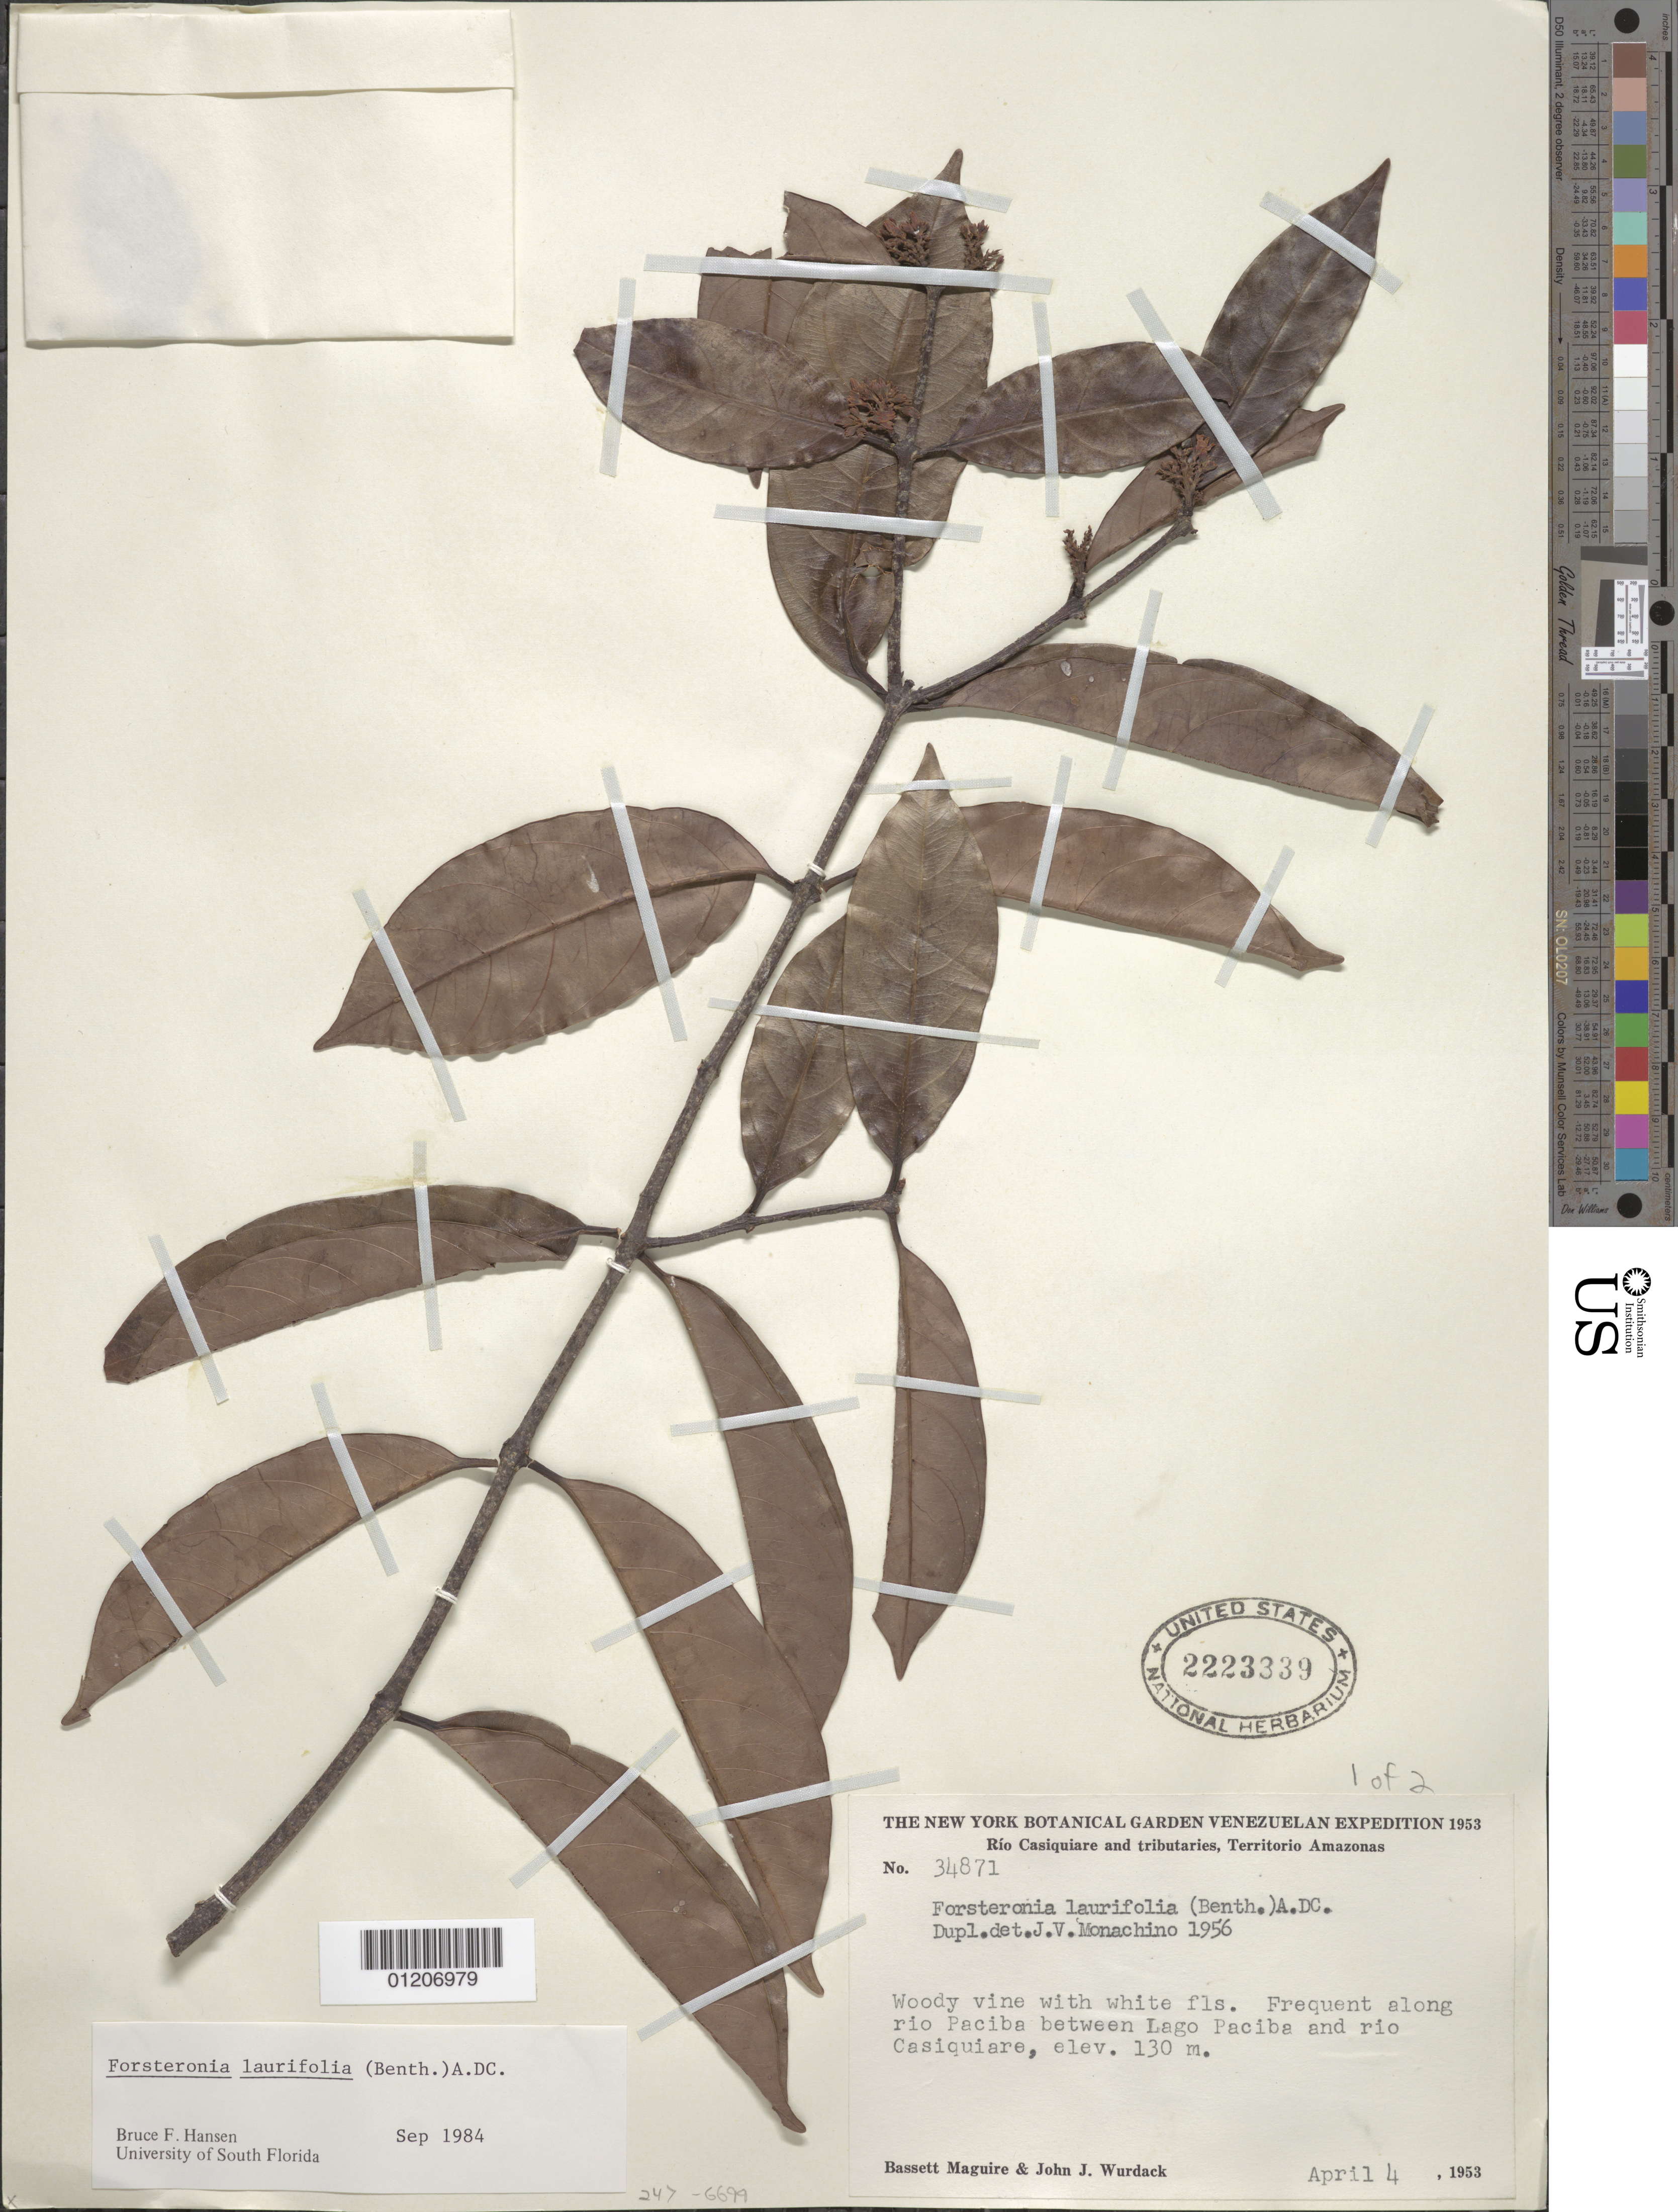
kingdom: Plantae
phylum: Tracheophyta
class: Magnoliopsida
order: Gentianales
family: Apocynaceae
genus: Forsteronia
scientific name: Forsteronia laurifolia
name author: (Benth.) A. DC.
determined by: Hansen, Bruce F., Curator (USF), University of South Florida (UNITED STATES)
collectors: B. Maguire & J. J. Wurdack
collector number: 34871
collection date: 1953-04-04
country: Venezuela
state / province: Amazonas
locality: Along Rio Paciba between Lago Paciba and rio Casiquiare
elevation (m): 130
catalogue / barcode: US 2223339